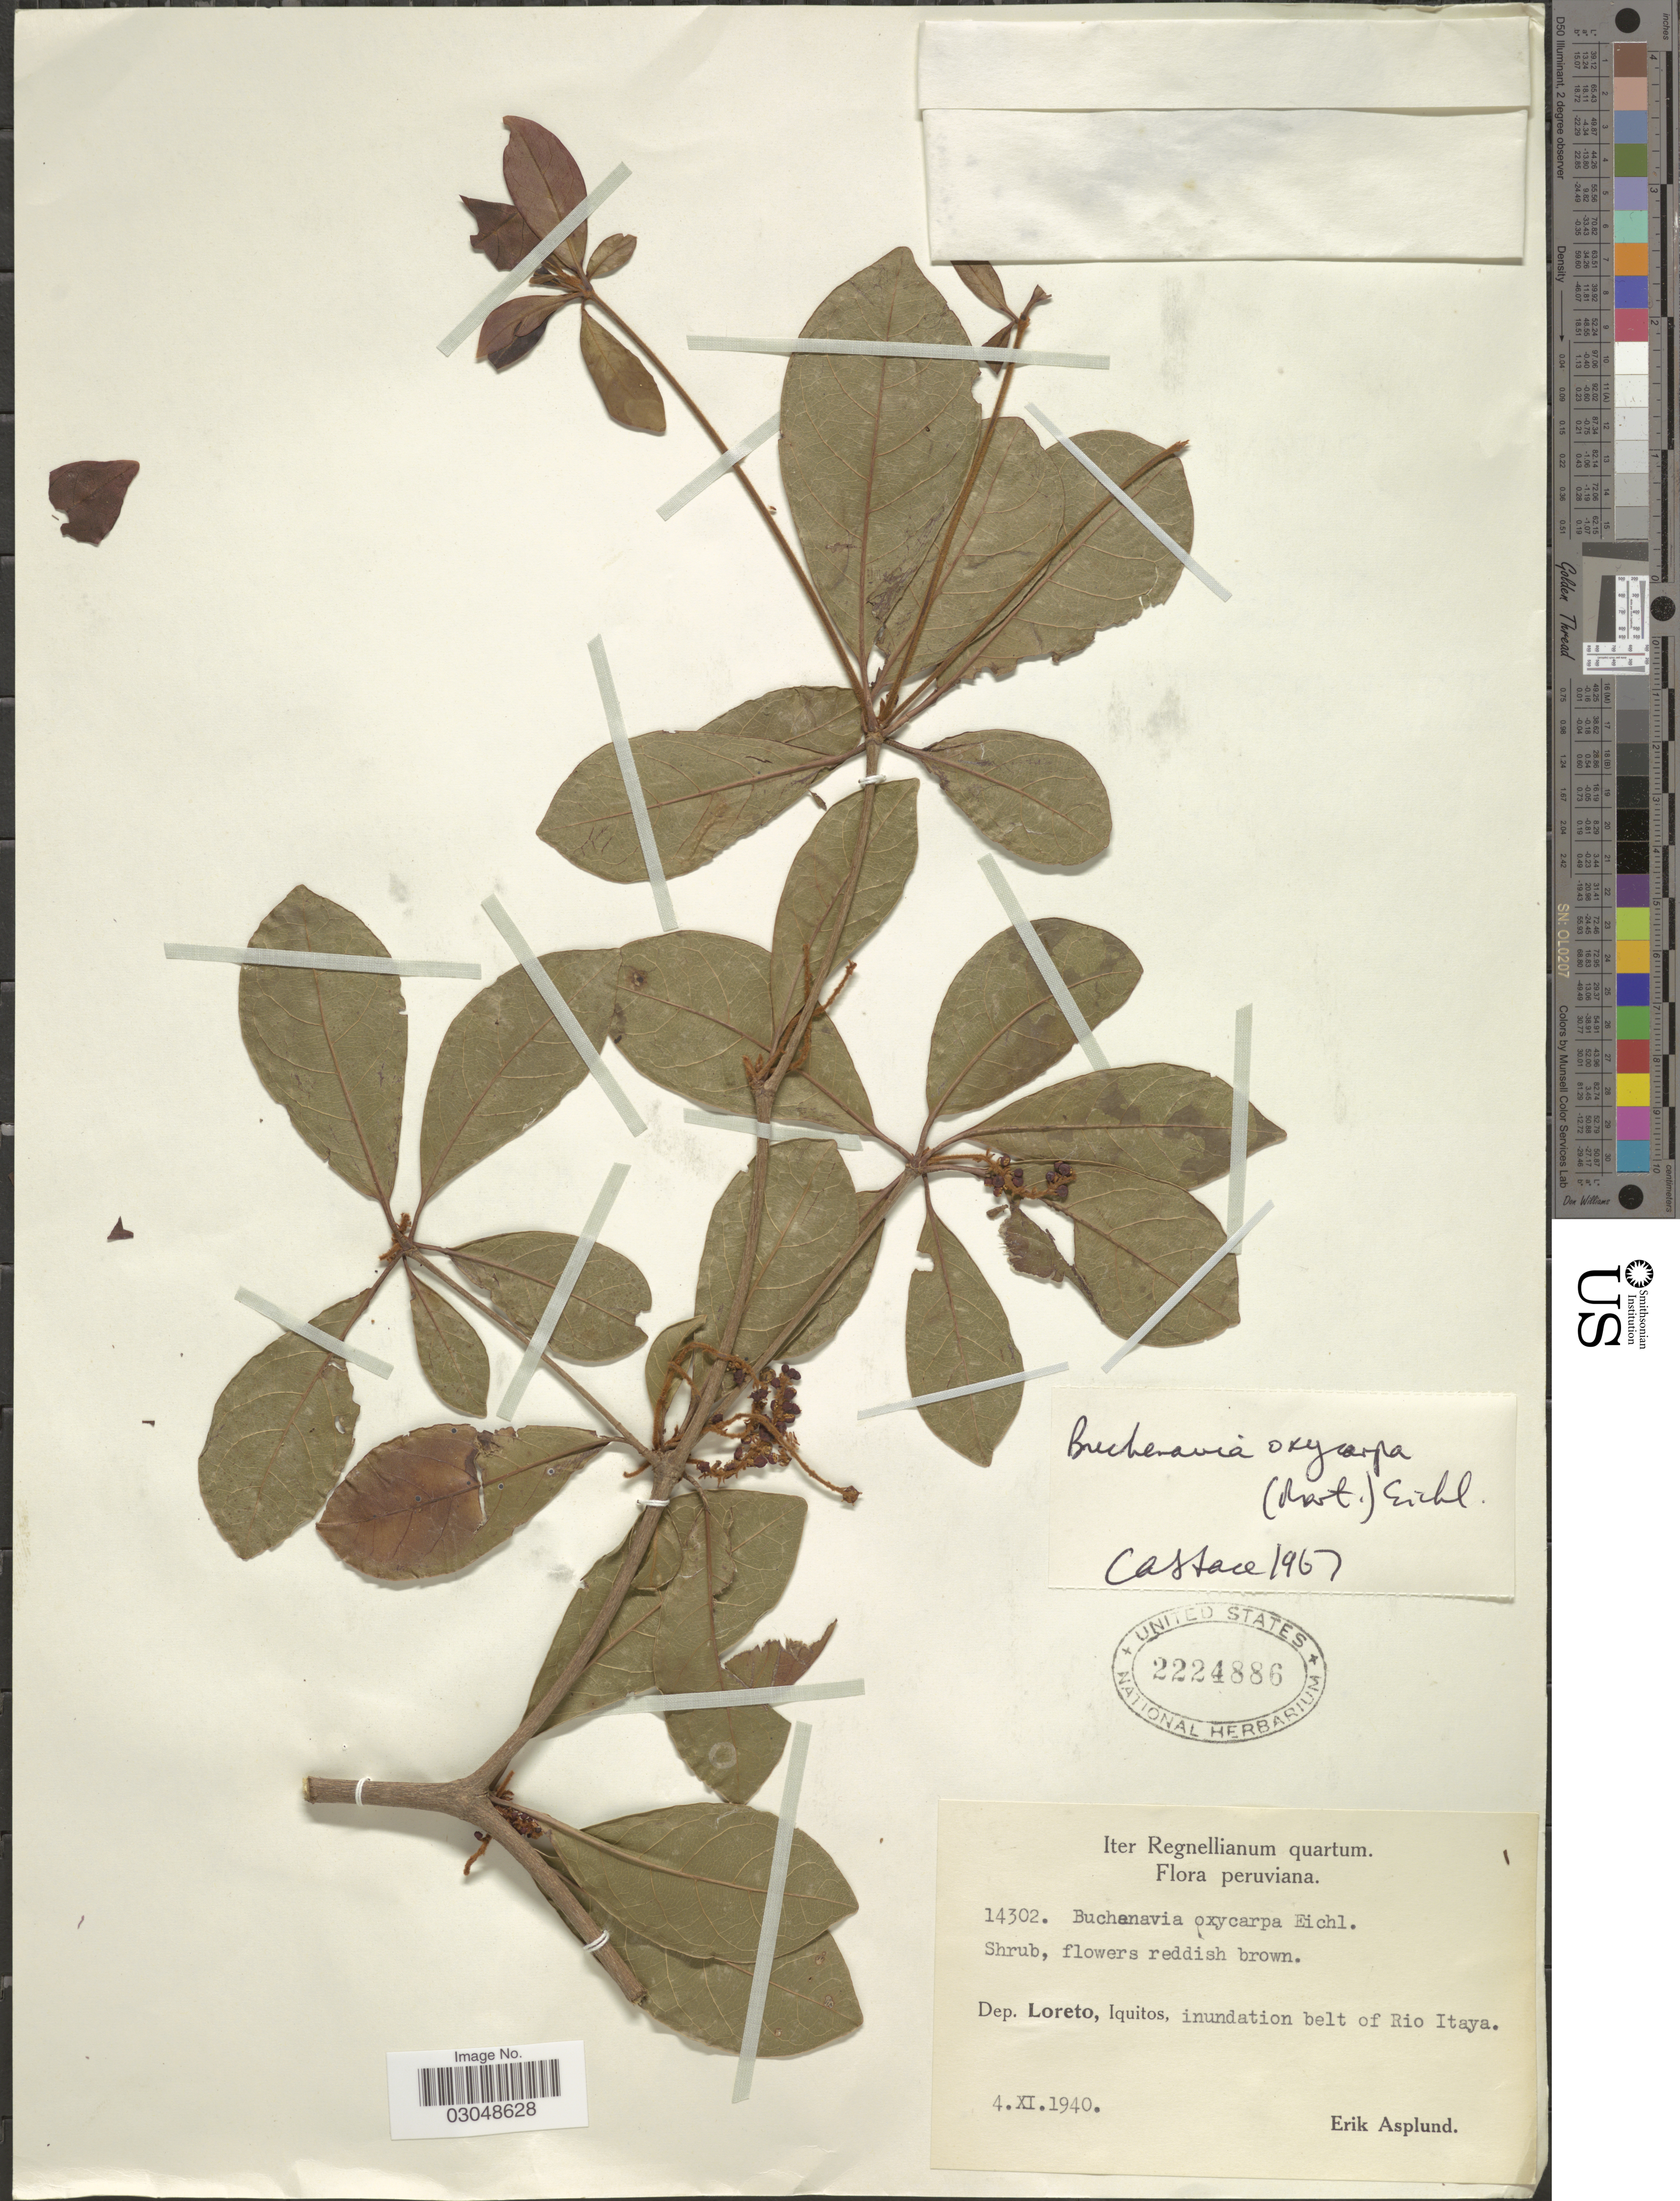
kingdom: Plantae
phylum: Tracheophyta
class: Magnoliopsida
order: Myrtales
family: Combretaceae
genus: Terminalia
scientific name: Terminalia oxycarpa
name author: Mart.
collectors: E. Asplund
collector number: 14302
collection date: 1940-11-04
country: Peru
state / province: Loreto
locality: Dep. Loreto, Iquitos, inundation belt of Rio Itaya.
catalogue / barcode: US 2224886